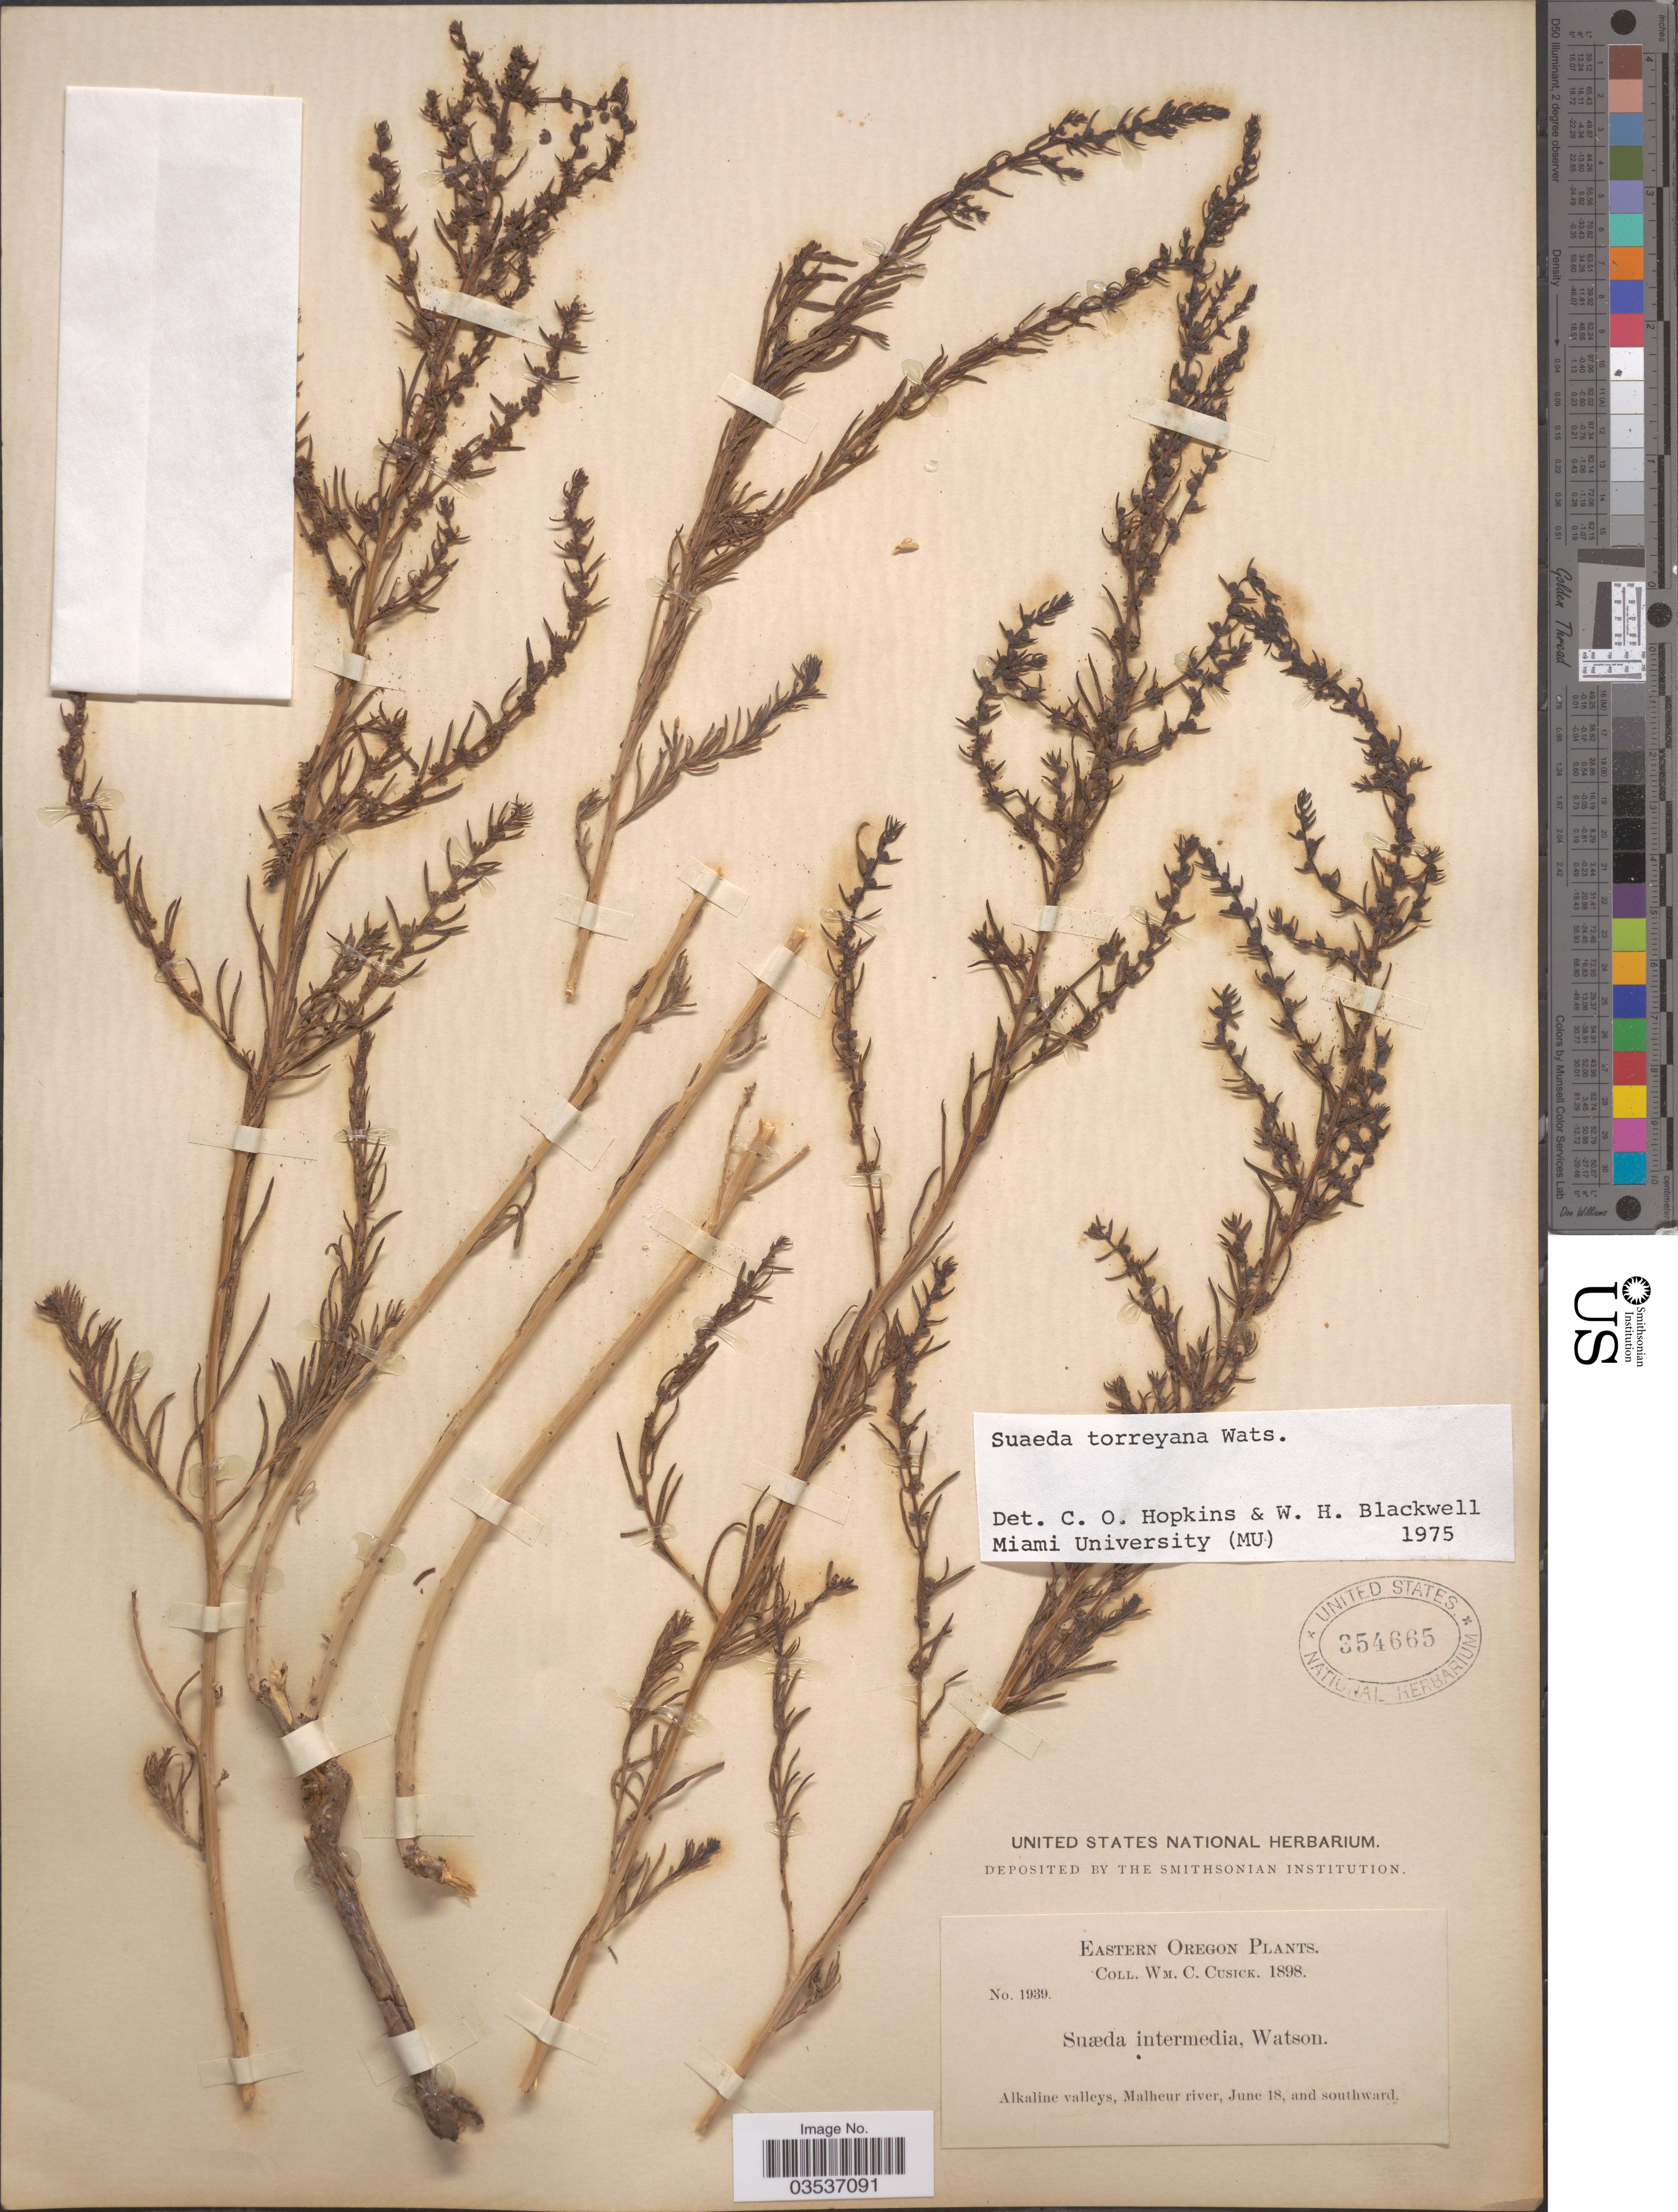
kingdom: Plantae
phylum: Tracheophyta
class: Magnoliopsida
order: Caryophyllales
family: Amaranthaceae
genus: Suaeda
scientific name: Suaeda torreyana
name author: S. Watson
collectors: W. C. Cusick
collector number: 1939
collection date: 1898-06-18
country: United States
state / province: Oregon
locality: Malheur river, and southward. Eastern Oregon.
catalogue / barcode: US 354665